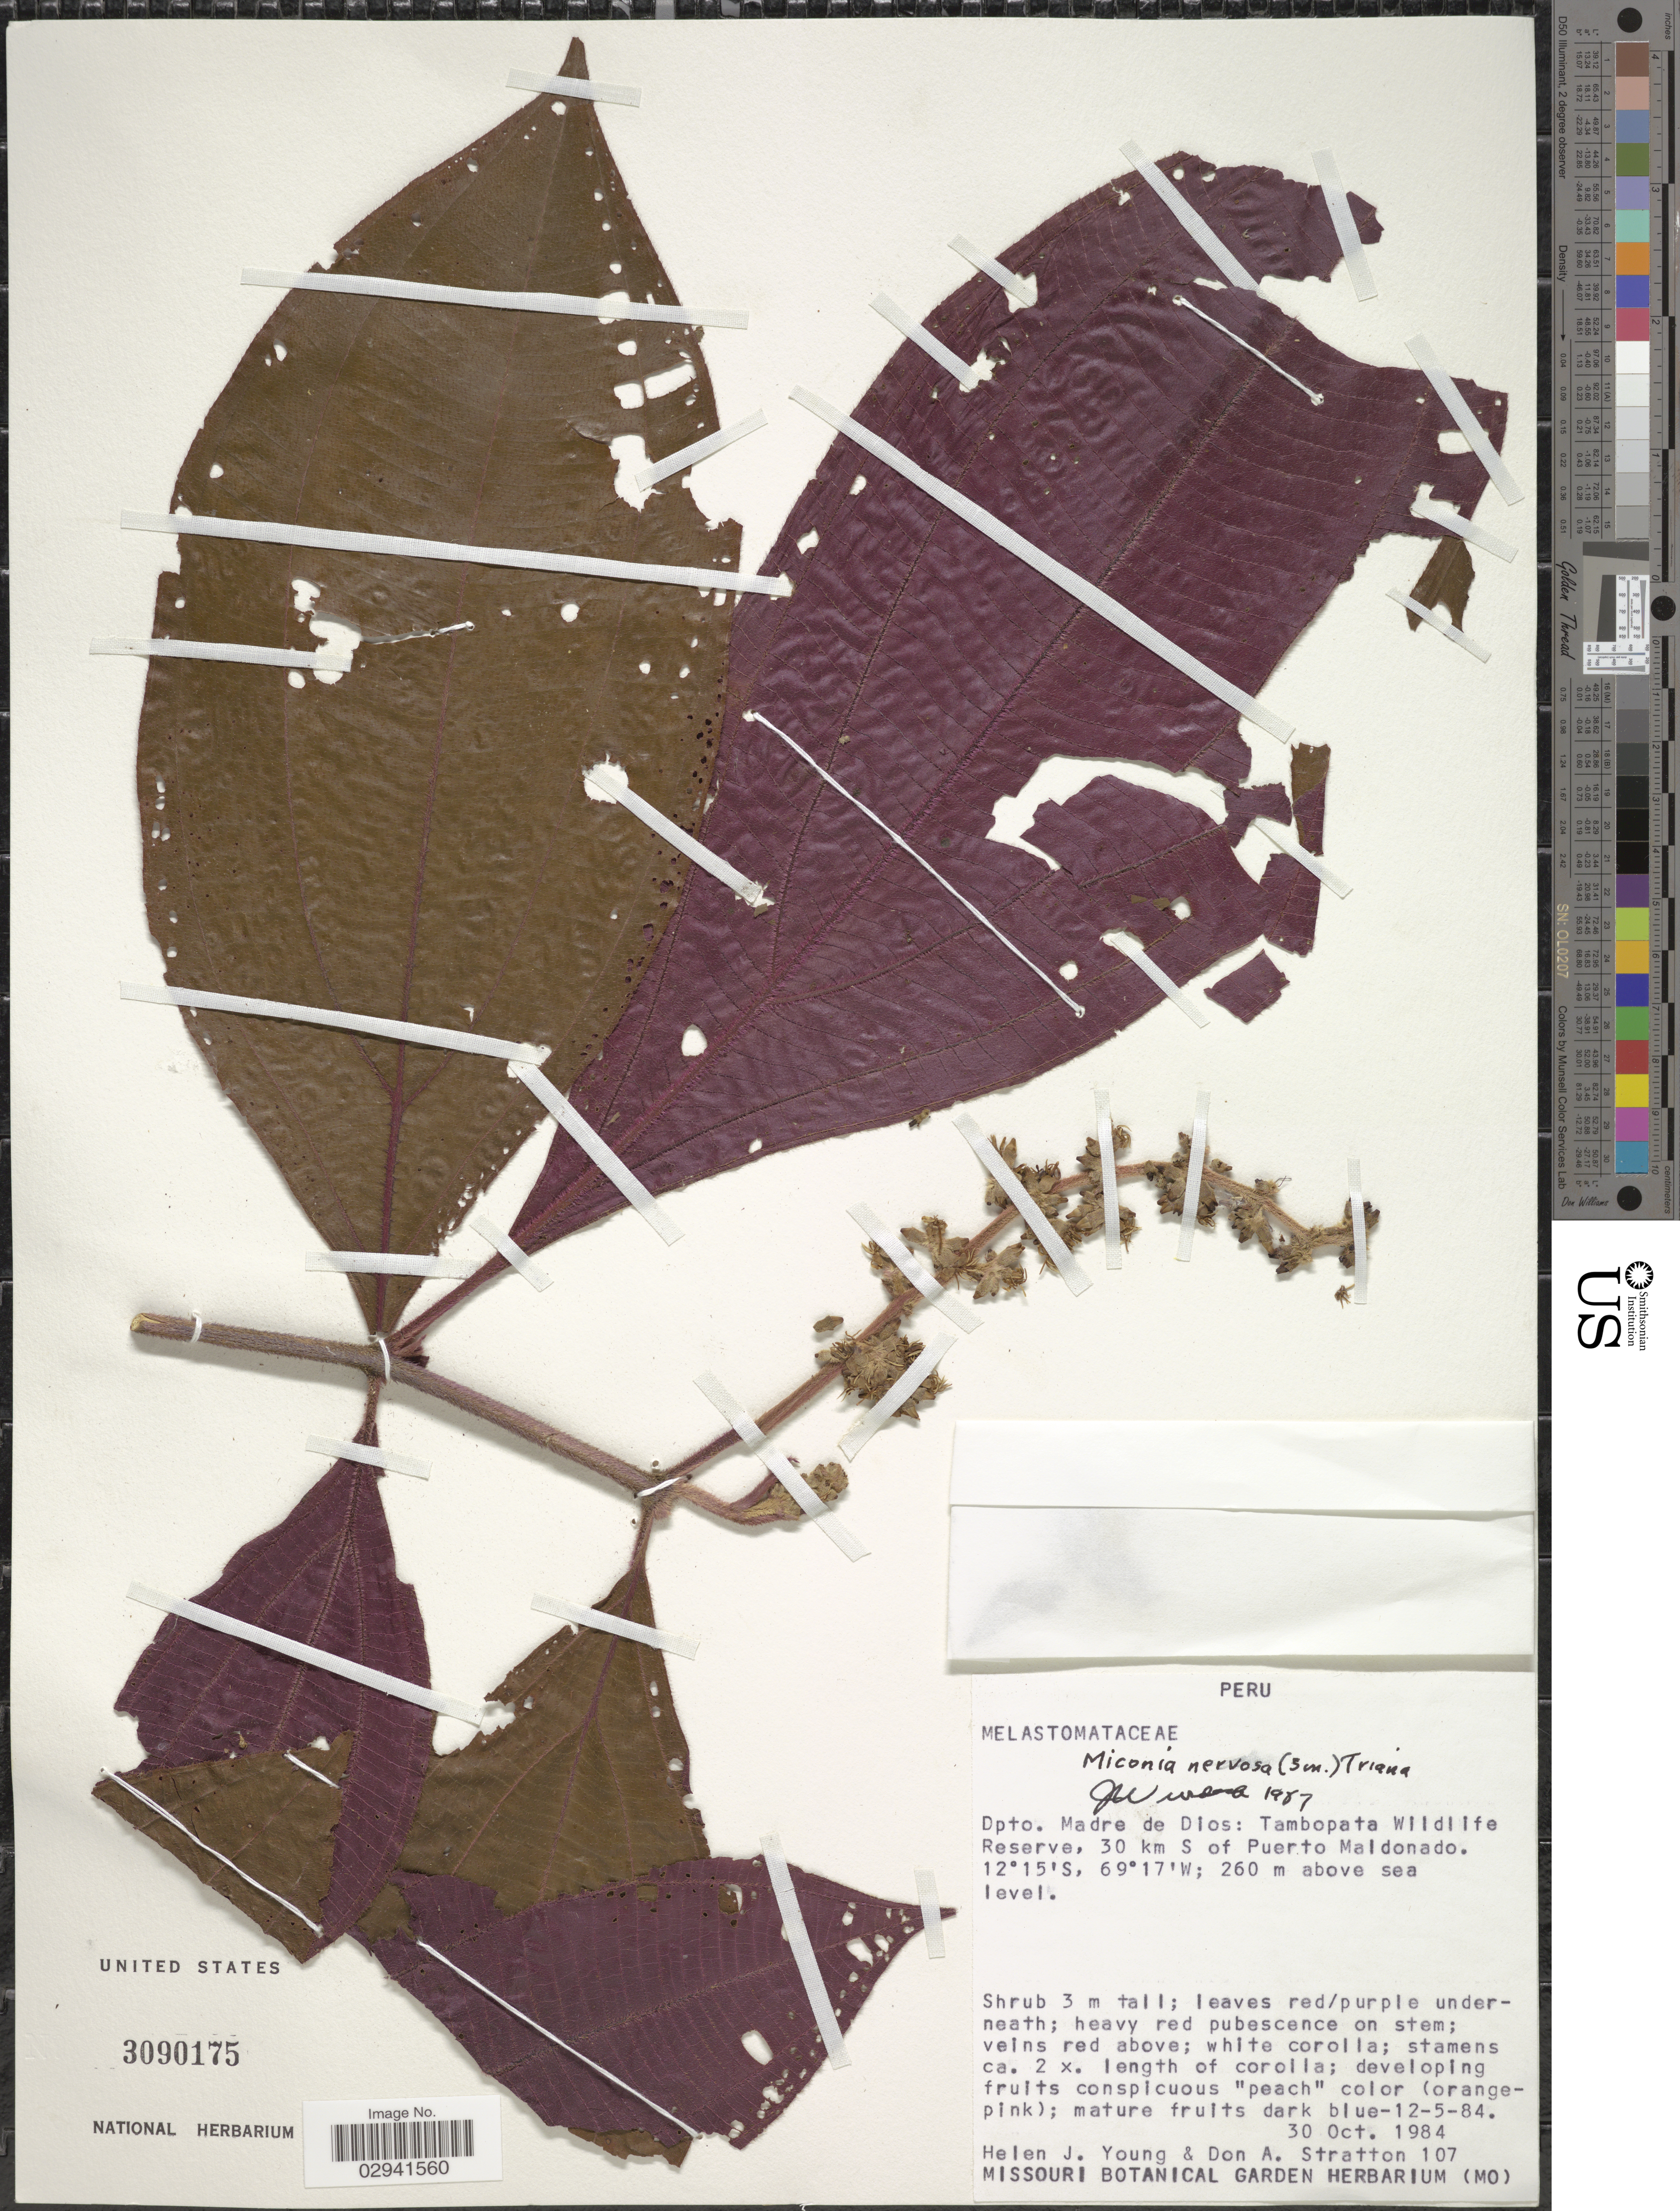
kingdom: Plantae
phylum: Tracheophyta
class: Magnoliopsida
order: Myrtales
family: Melastomataceae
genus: Miconia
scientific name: Miconia nervosa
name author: (Sm.) Triana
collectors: H. Young & D. Stratton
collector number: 107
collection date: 1984-10-30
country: Peru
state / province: Madre de Dios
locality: Dpto. Madre de Dios: Tambopata Wildlife Reserve, 30 km S of Puerto Maldonado.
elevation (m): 260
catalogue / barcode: US 3090175